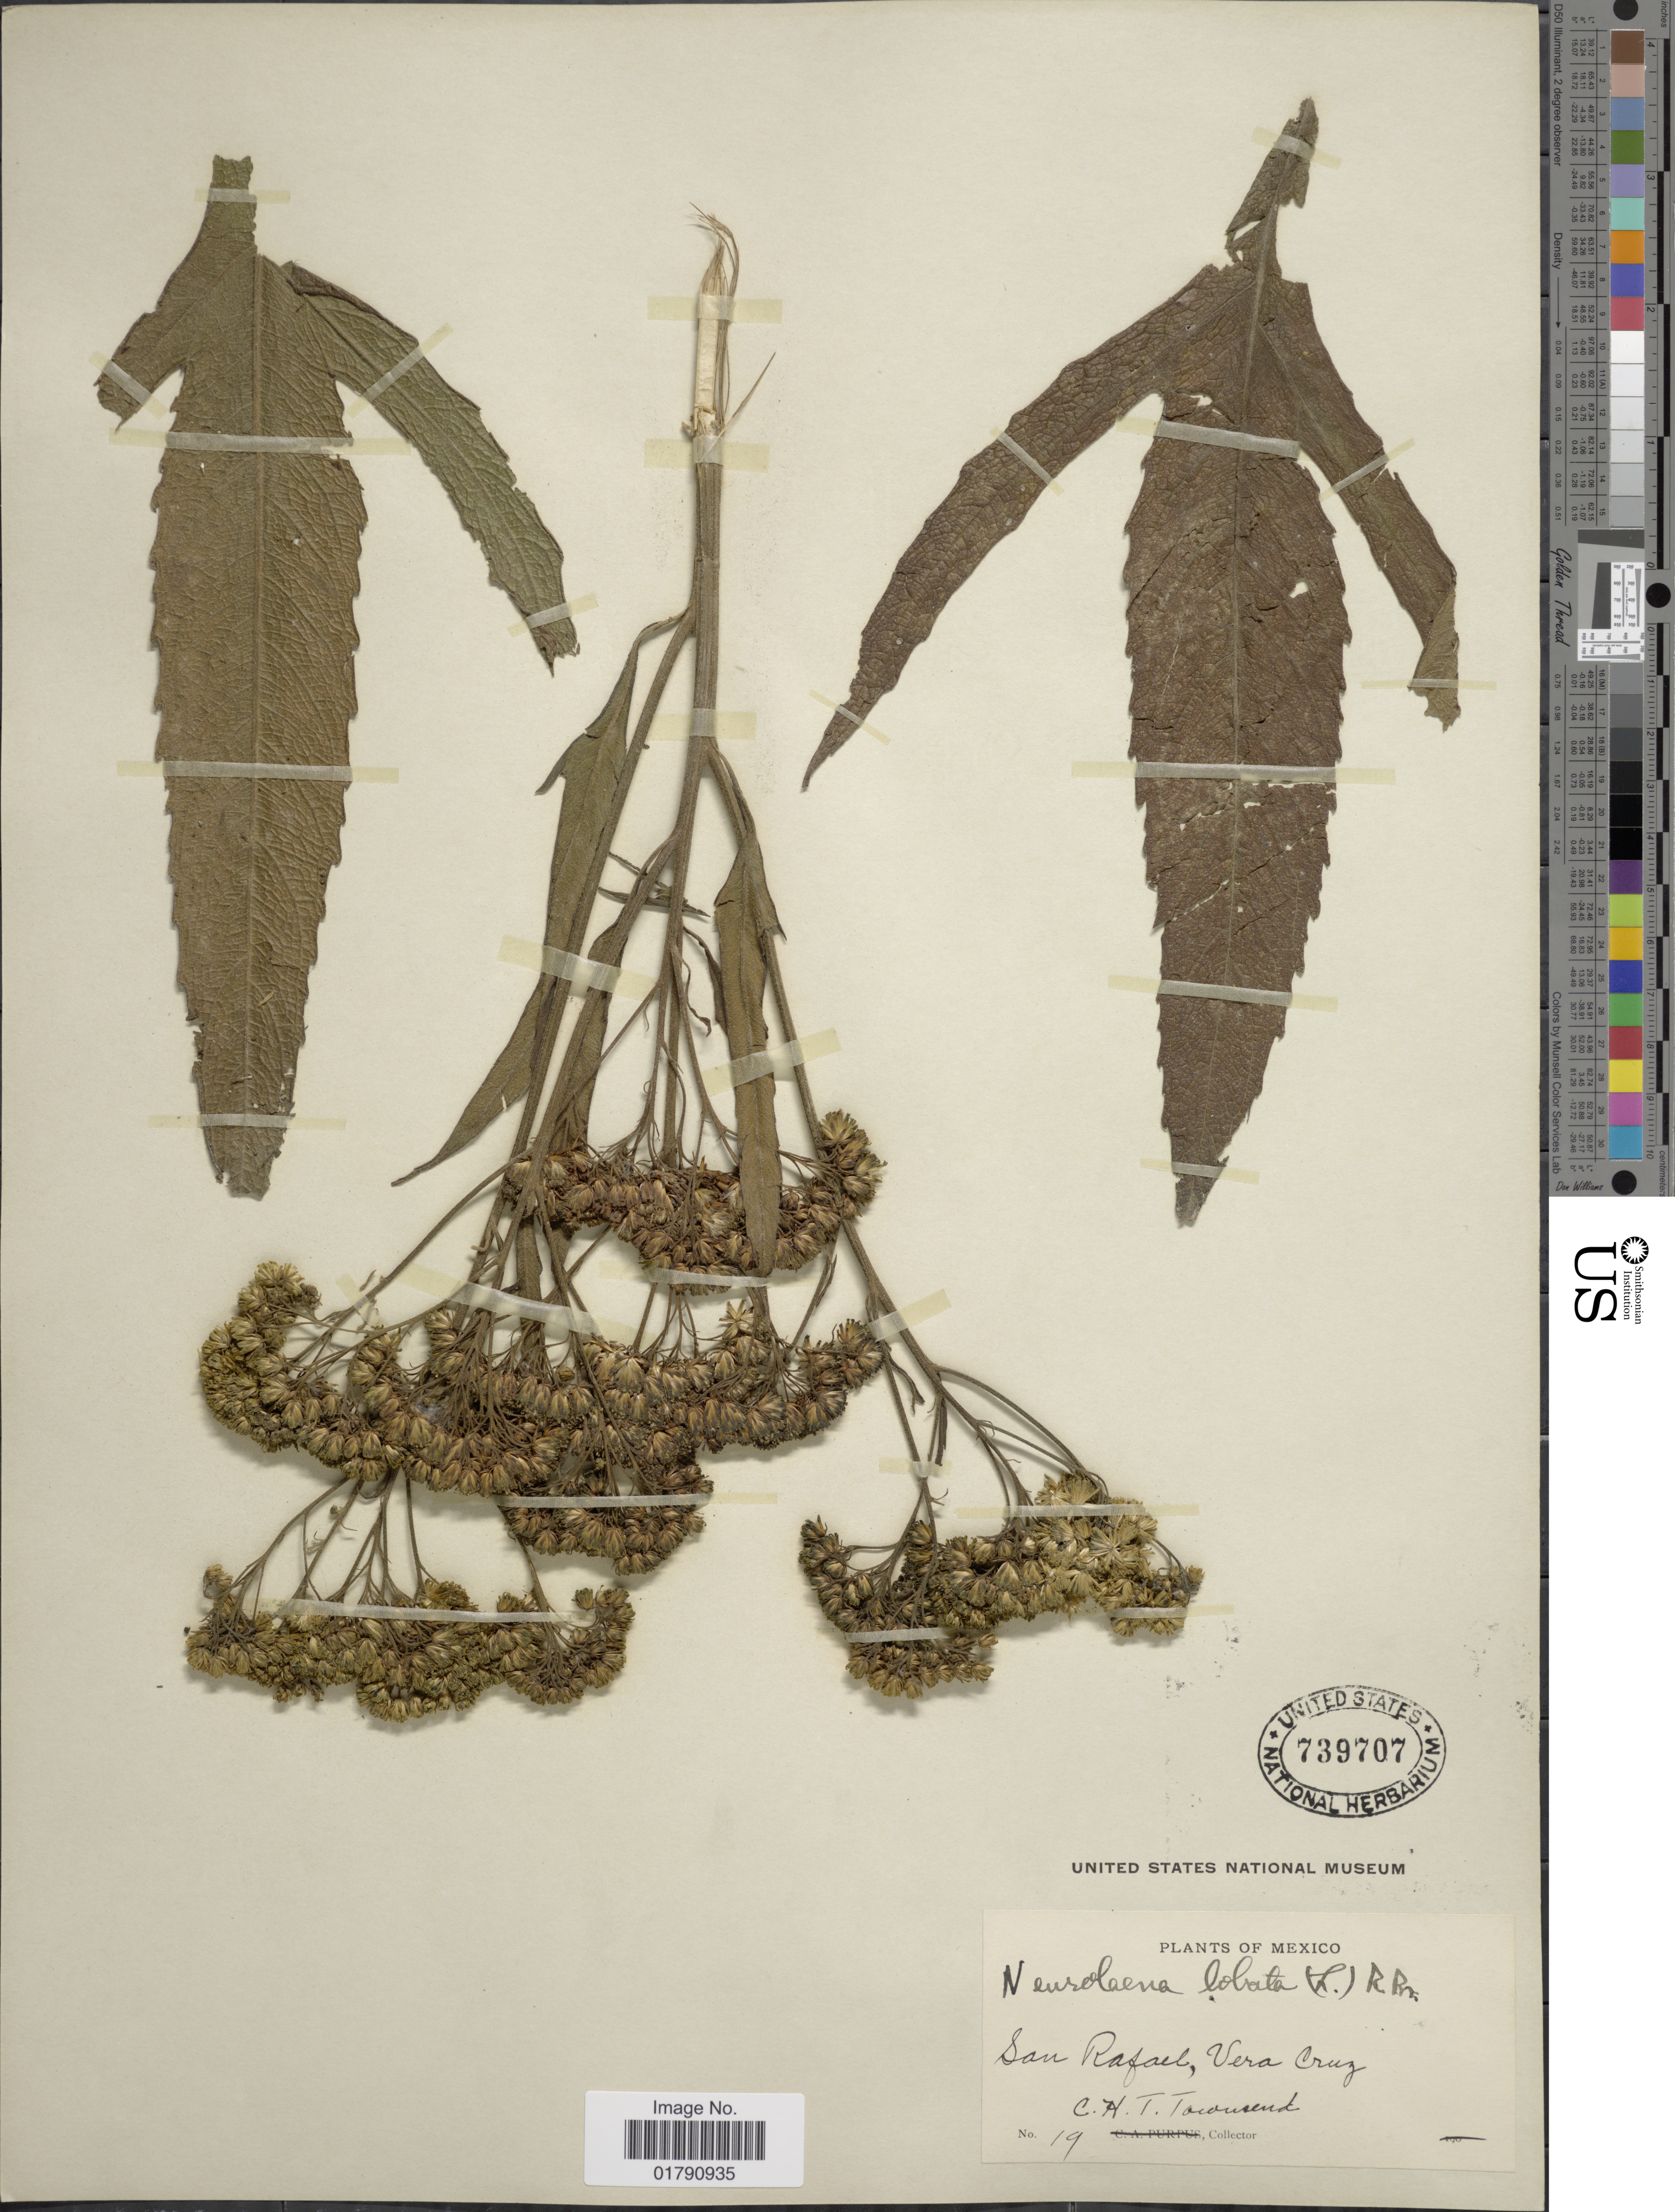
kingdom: Plantae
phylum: Tracheophyta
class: Magnoliopsida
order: Asterales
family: Asteraceae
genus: Neurolaena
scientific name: Neurolaena lobata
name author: (L.) R. Br. ex Cass.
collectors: C. H. T. Townsend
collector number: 19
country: Mexico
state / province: Veracruz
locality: San Rafael, Vera Cruz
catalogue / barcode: US 739707